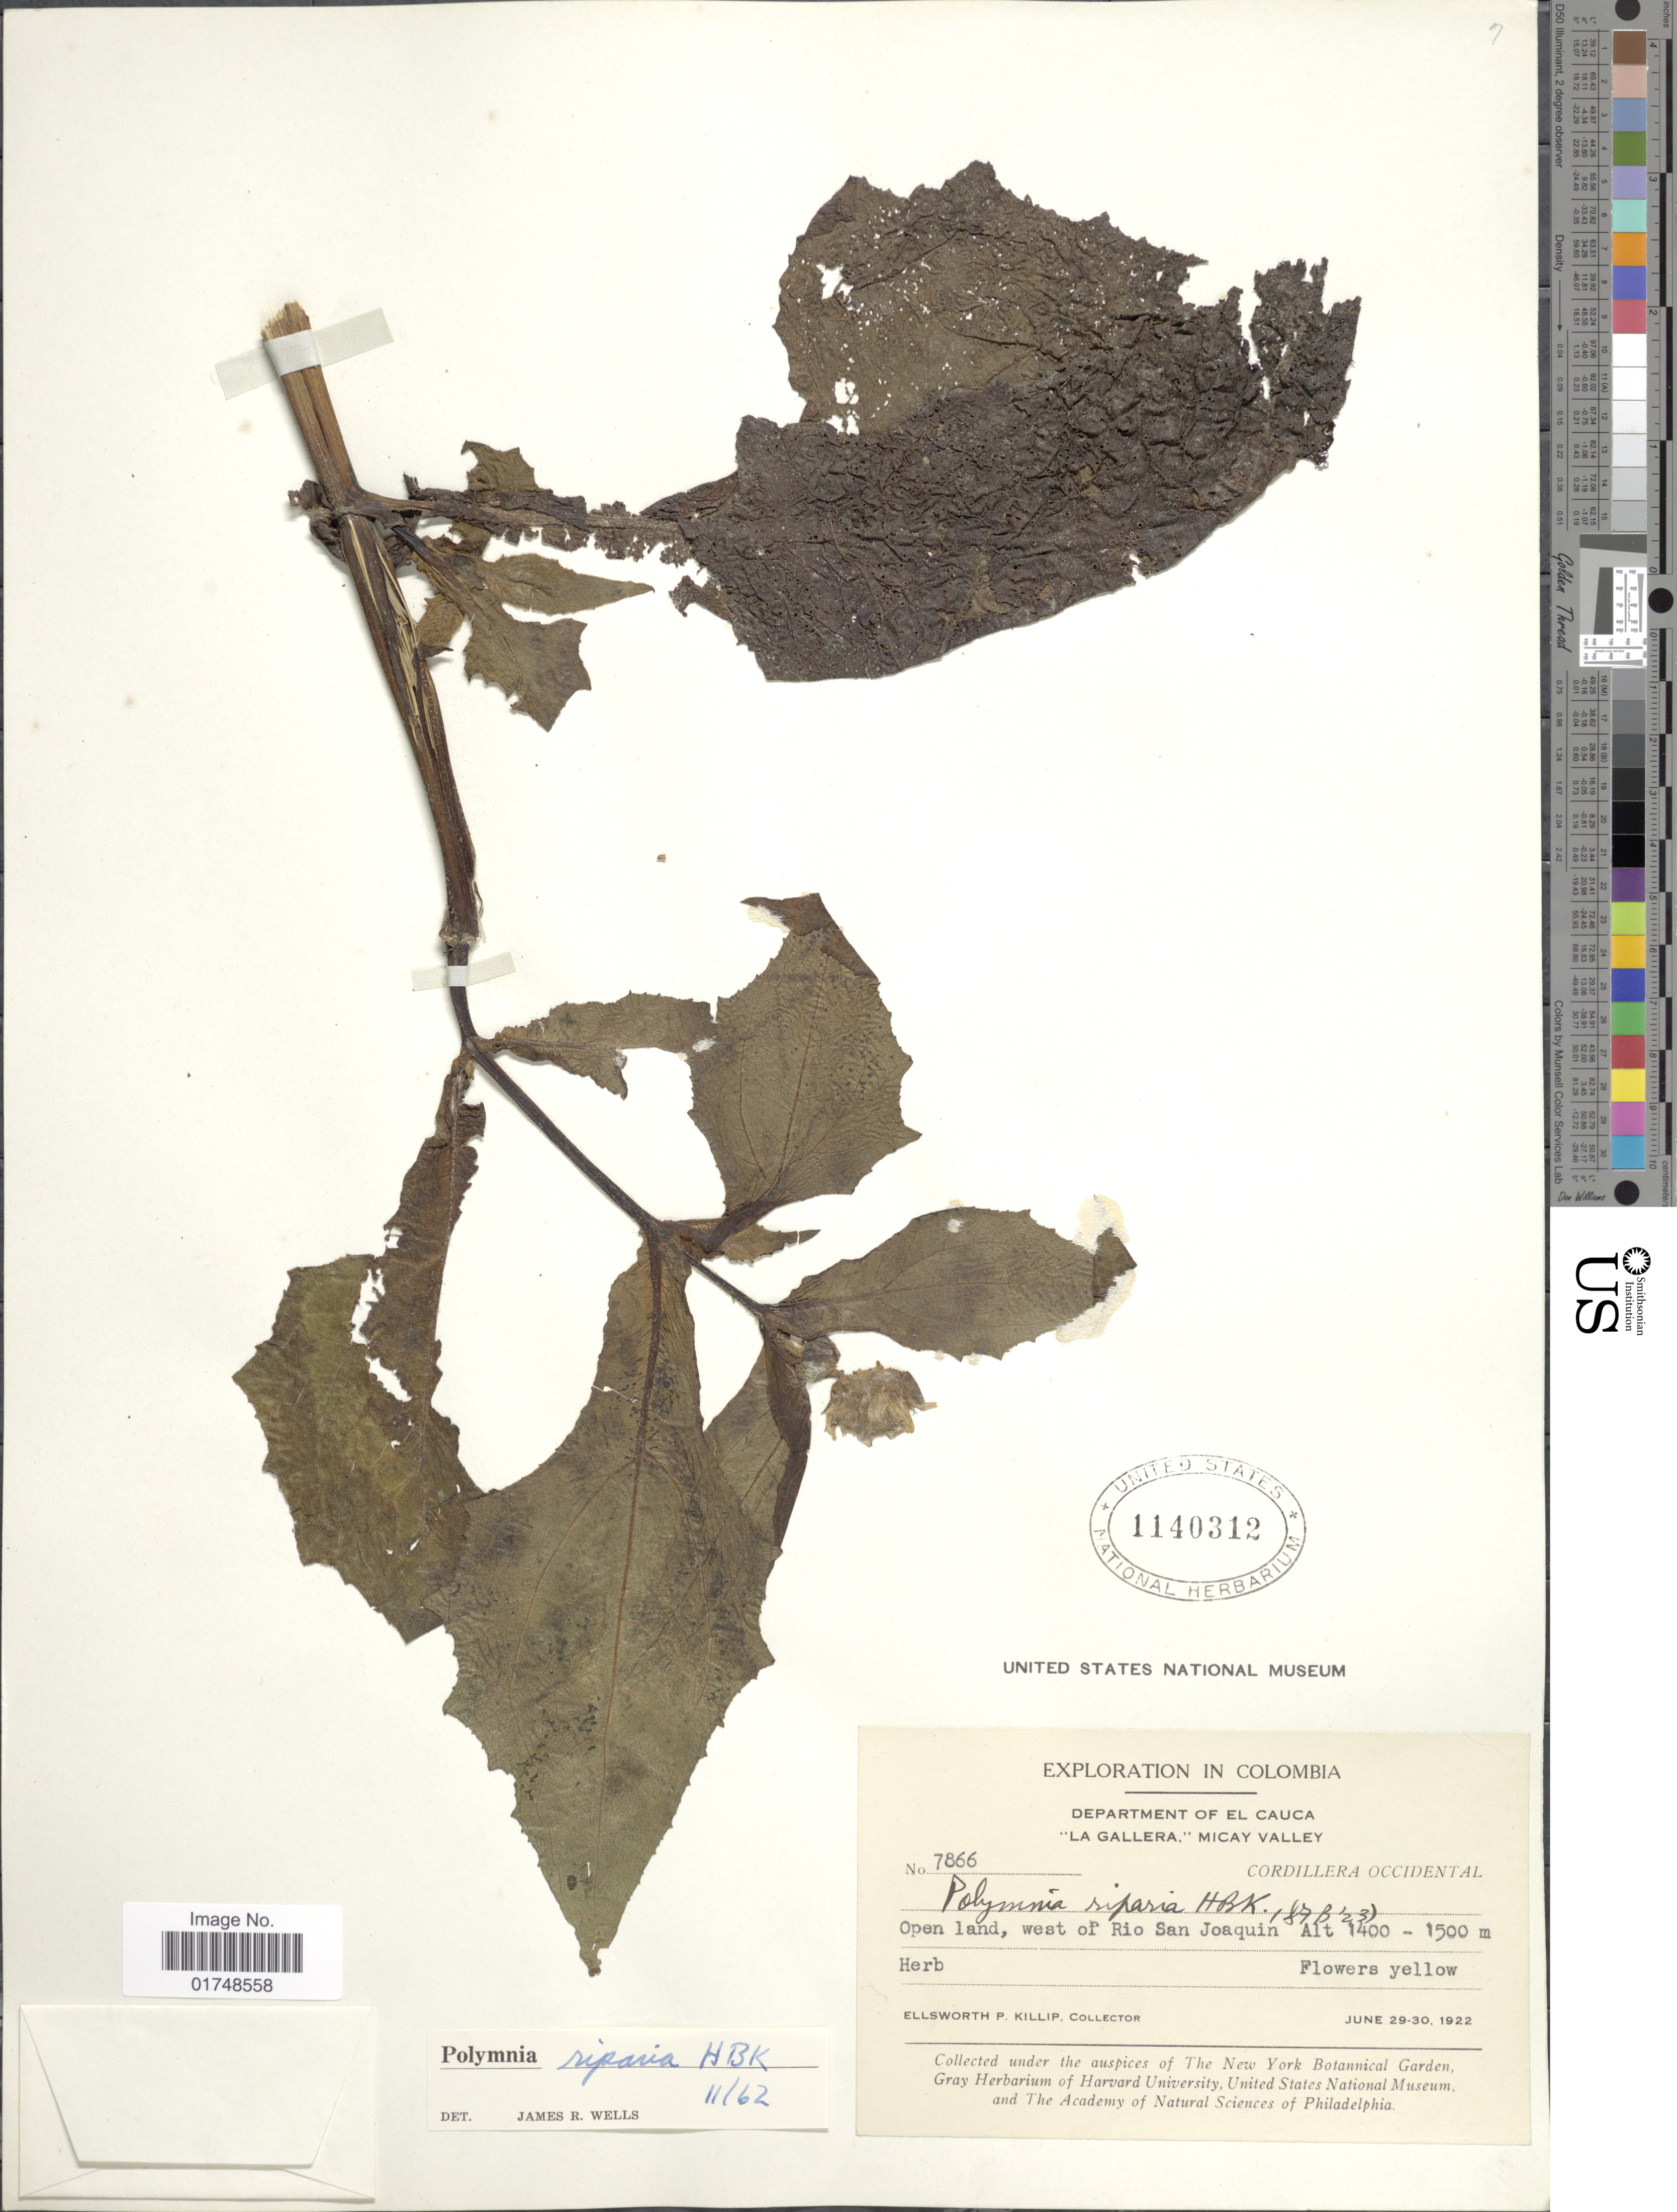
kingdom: Plantae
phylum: Tracheophyta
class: Magnoliopsida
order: Asterales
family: Asteraceae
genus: Smallanthus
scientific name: Smallanthus riparius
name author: (Kunth) H. Rob.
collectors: E. P. Killip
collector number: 7866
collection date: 1922-06-29/1922-06-30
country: Colombia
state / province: Cauca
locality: Department of el Cauca. "La Gallera", Micay valley. Cordillera Occidental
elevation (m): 1400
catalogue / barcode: US 1140312